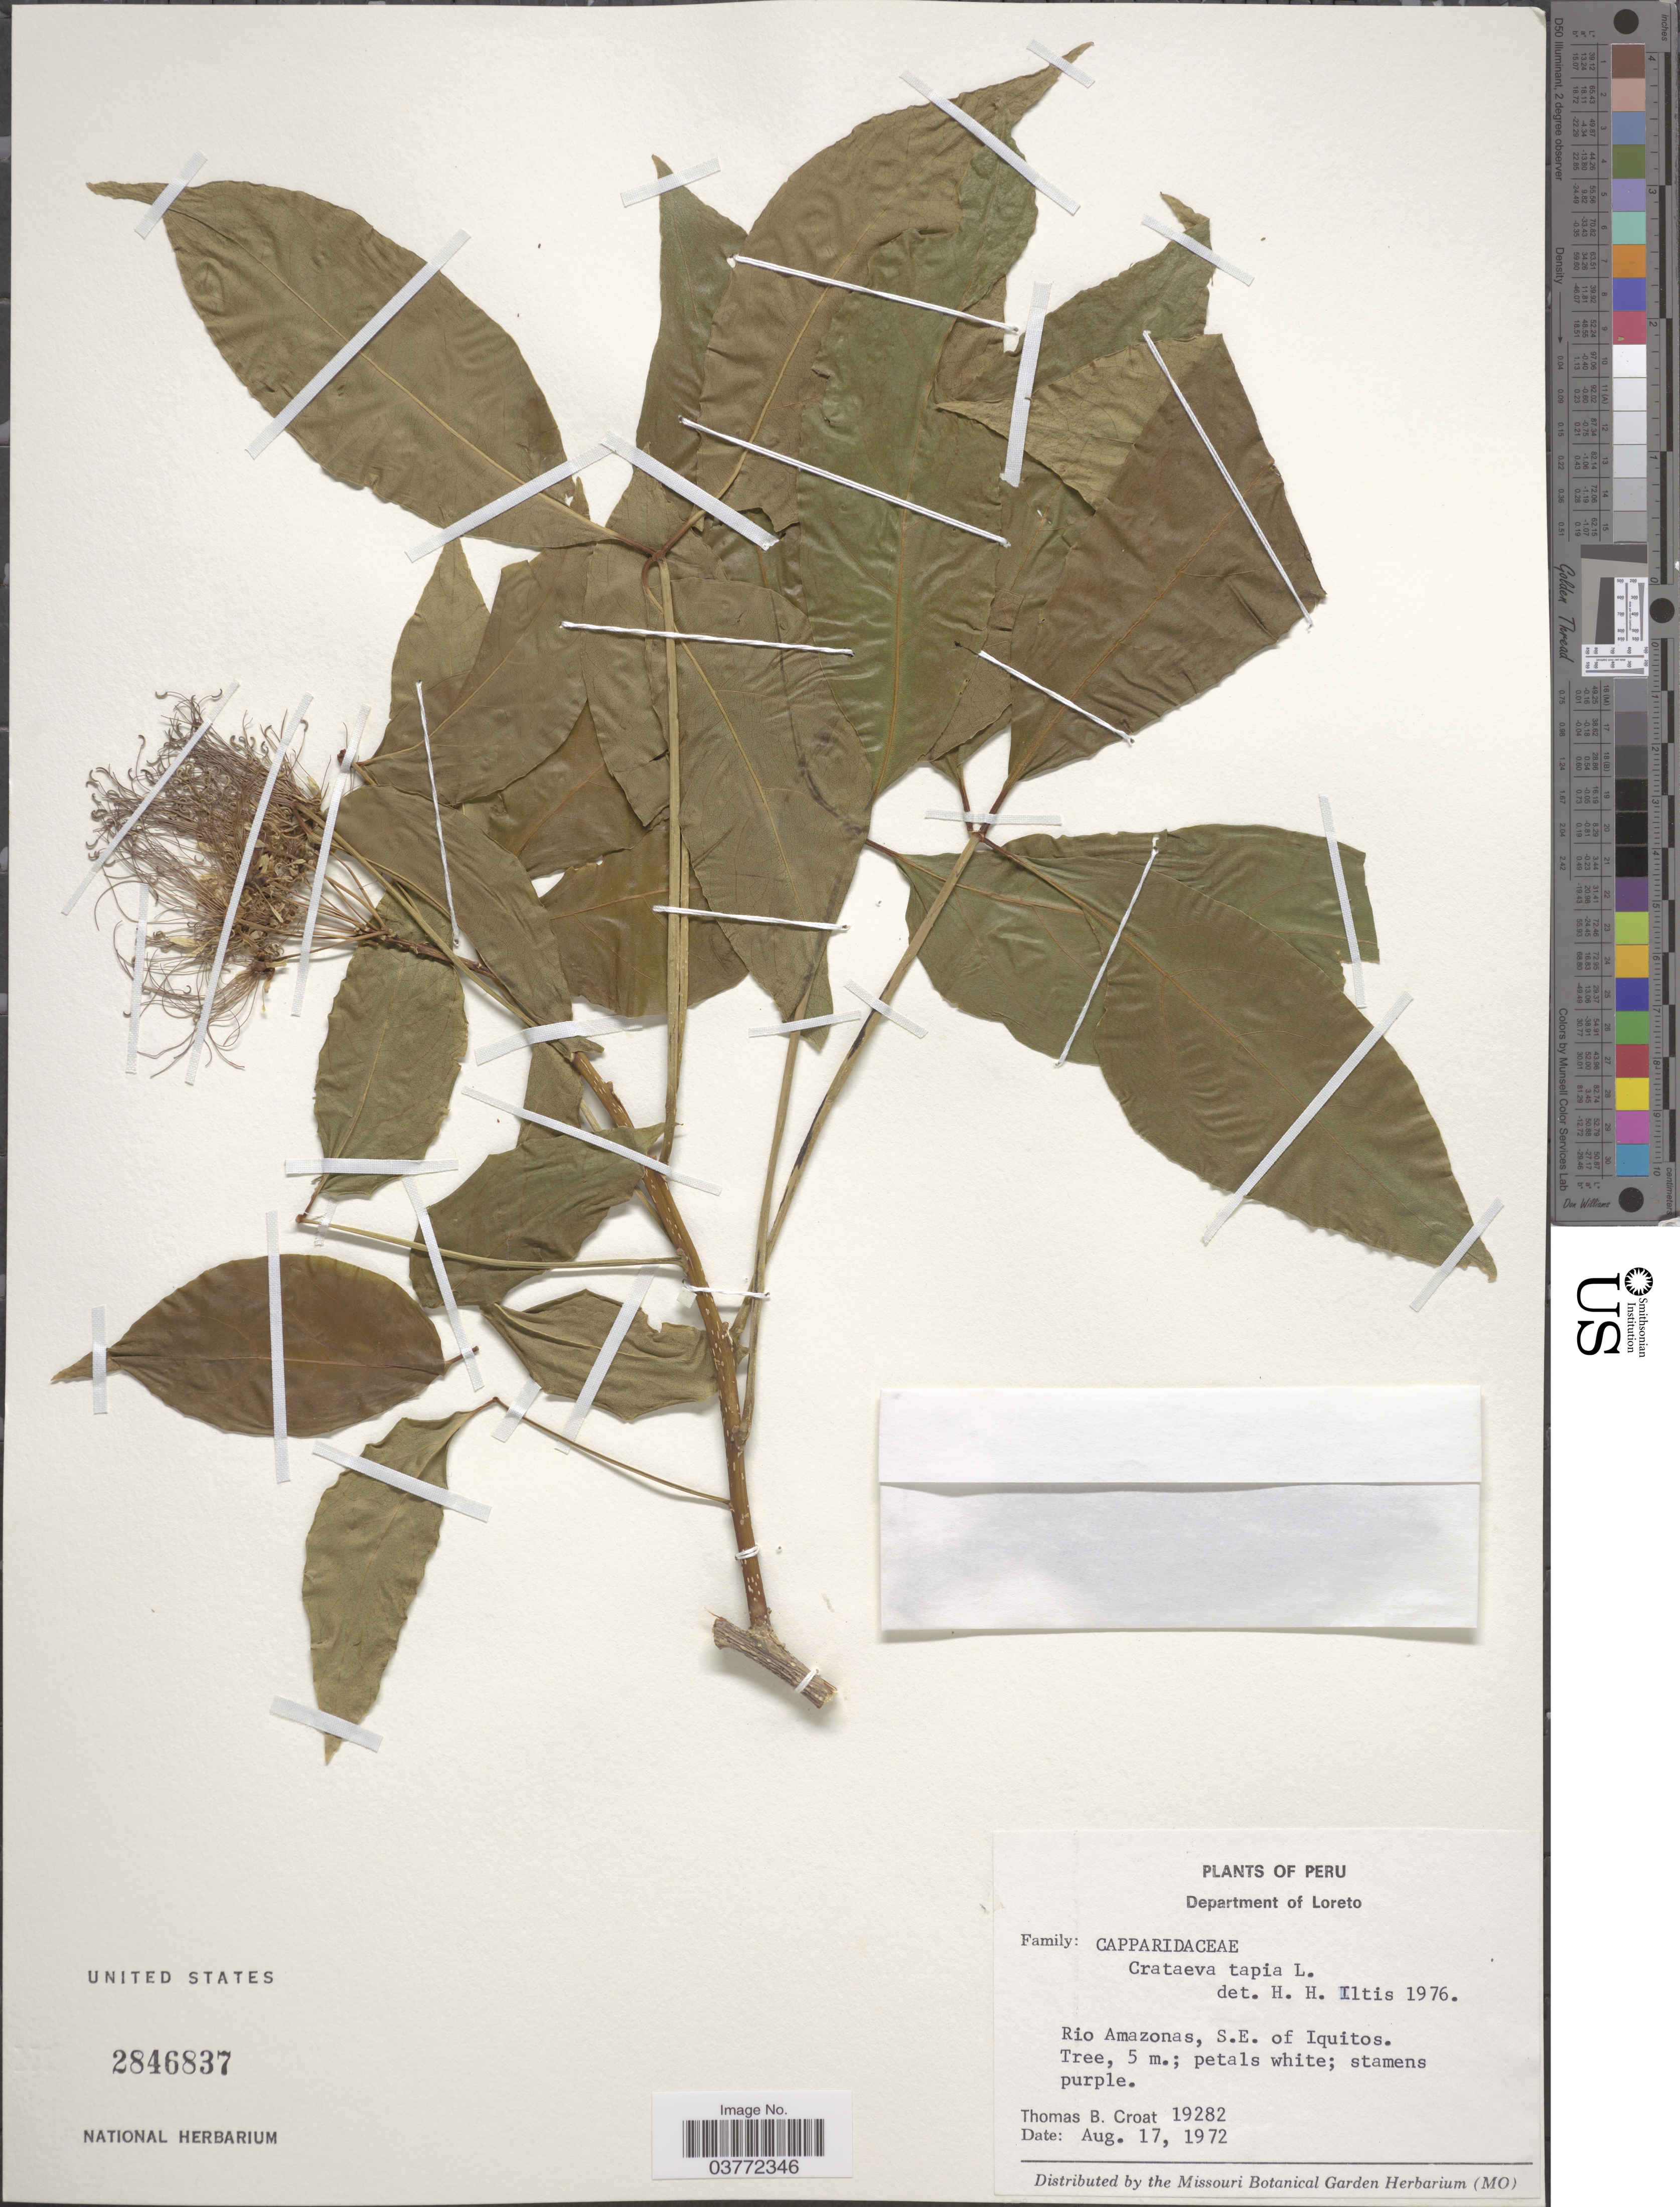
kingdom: Plantae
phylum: Tracheophyta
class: Magnoliopsida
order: Brassicales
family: Capparaceae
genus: Crateva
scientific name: Crateva tapia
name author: L.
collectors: T. B. Croat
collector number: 19282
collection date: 1972-08-17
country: Peru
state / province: Loreto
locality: Department of Loreto. Rio Amazonas, S. E. of Iquitos.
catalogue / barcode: US 2846837